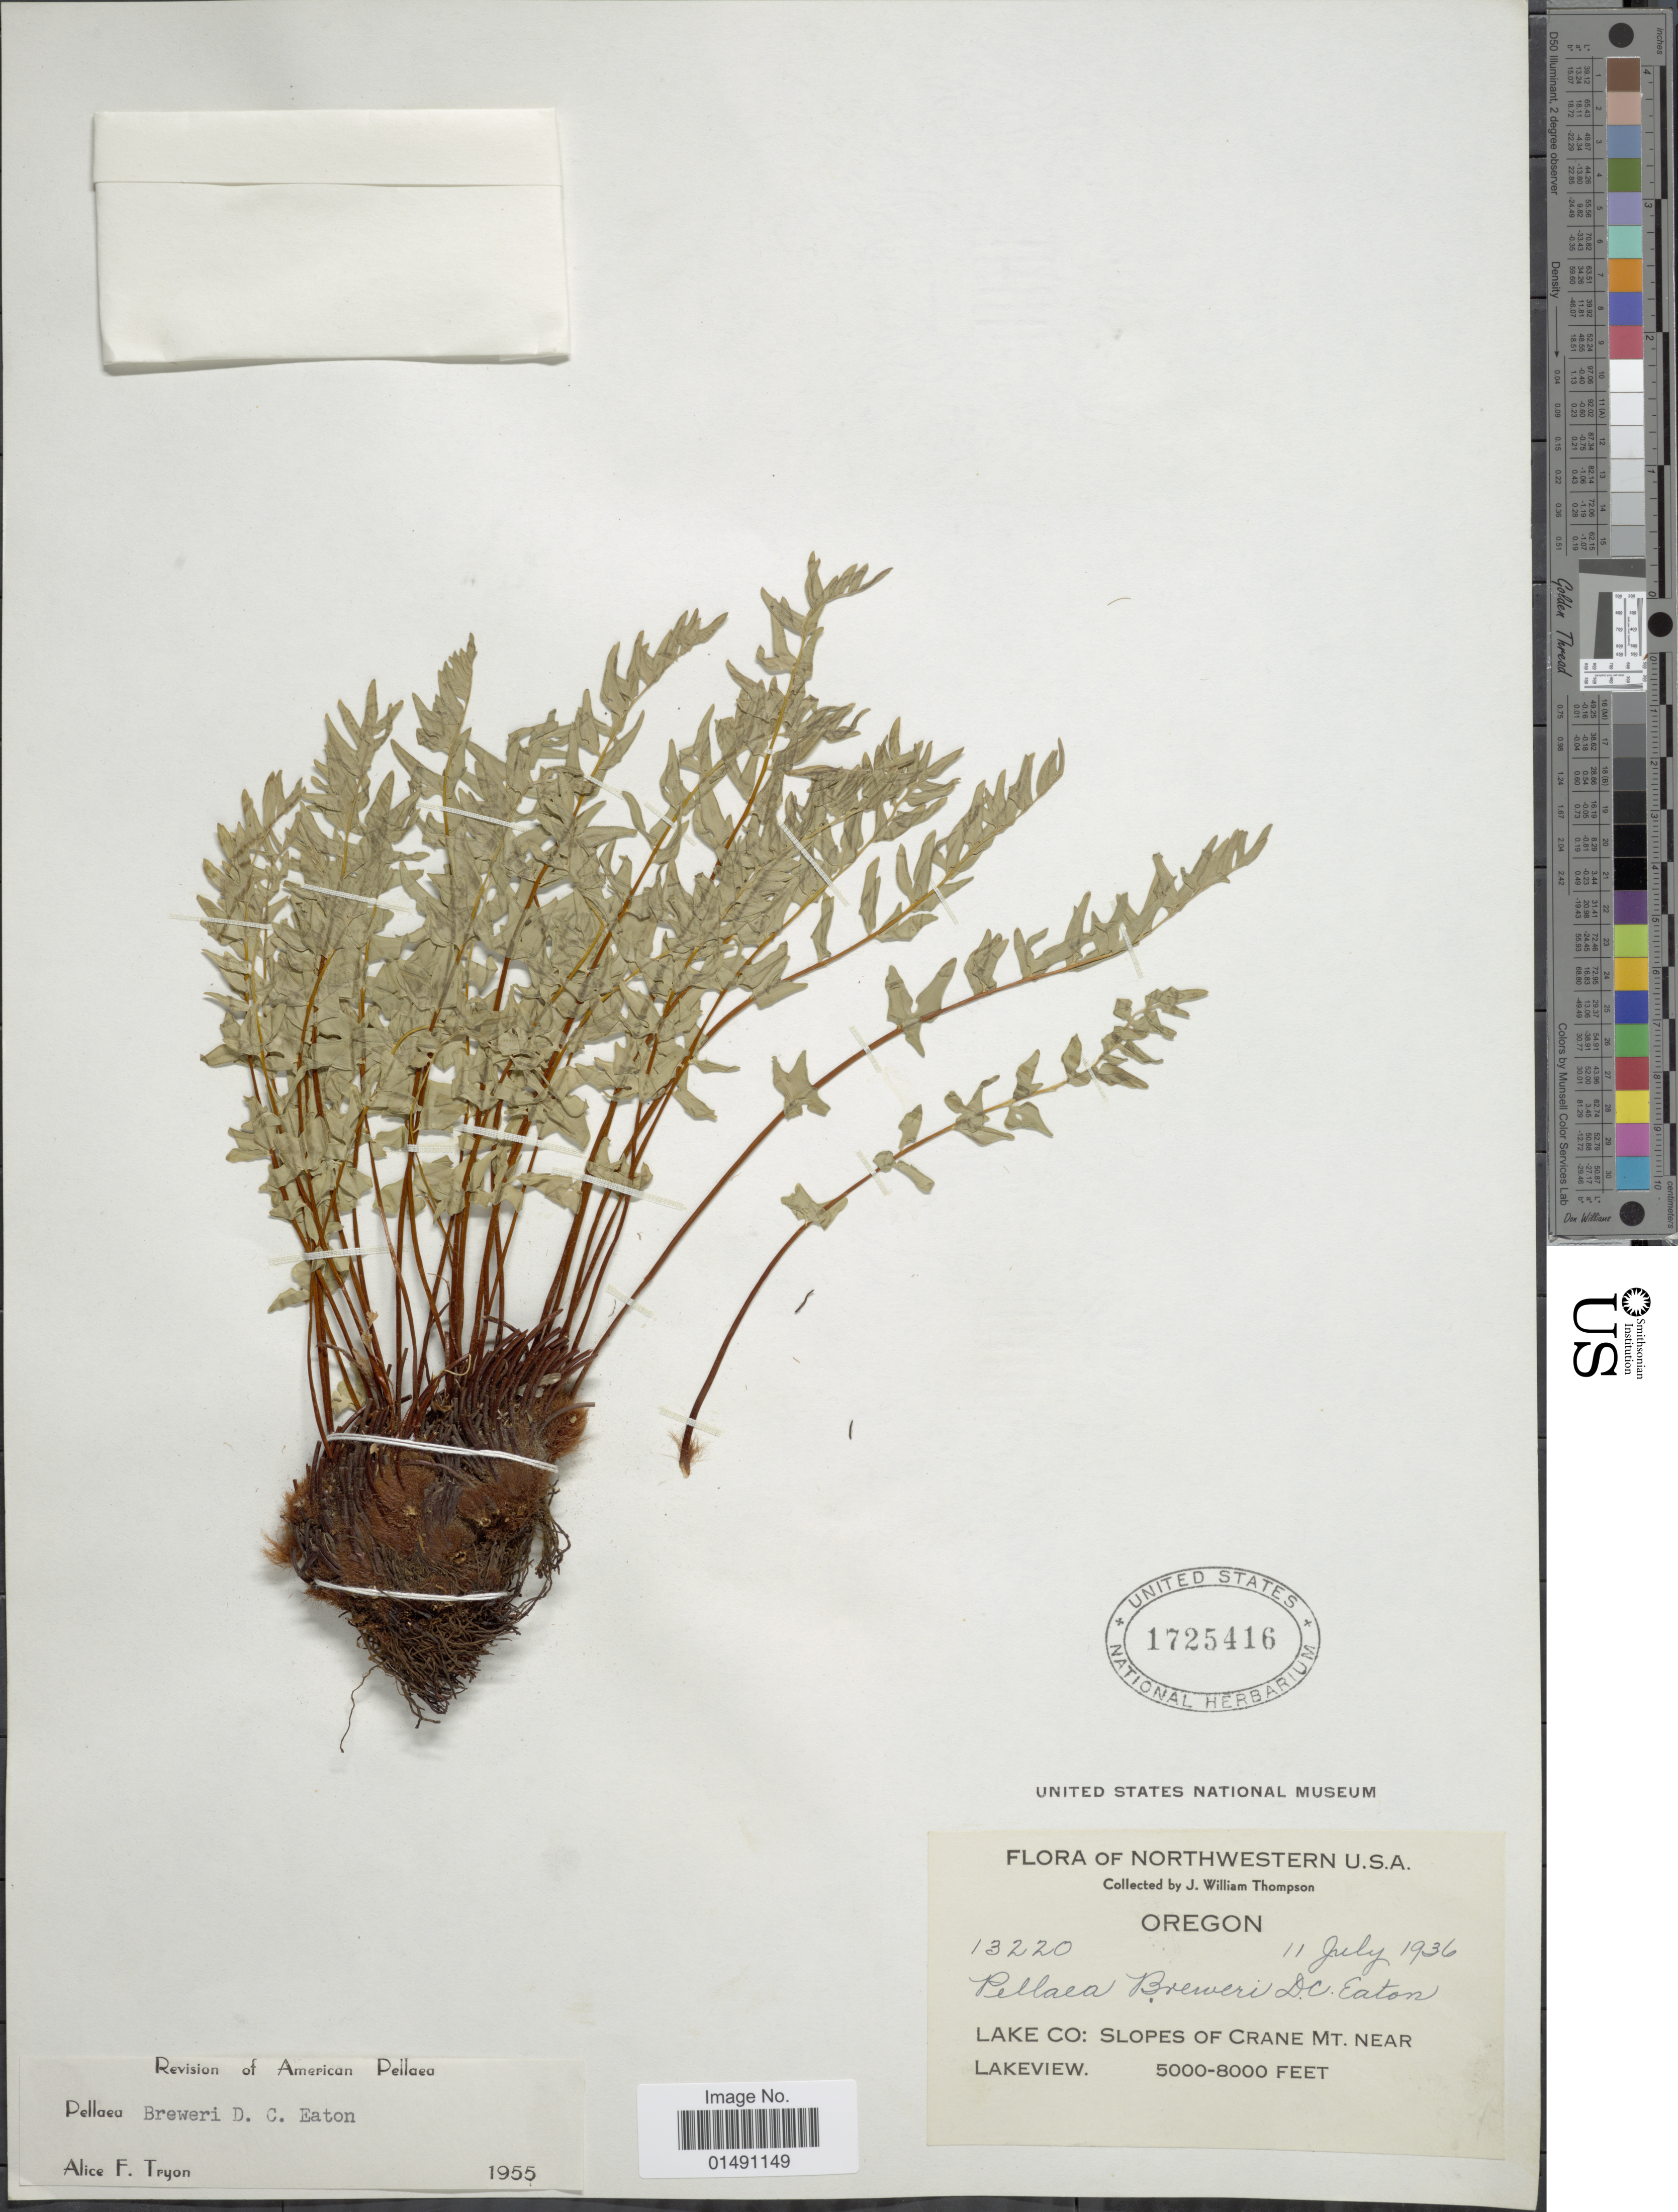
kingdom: Plantae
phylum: Tracheophyta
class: Polypodiopsida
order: Polypodiales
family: Pteridaceae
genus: Pellaea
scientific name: Pellaea breweri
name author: D.C. Eaton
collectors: J. W. Thompson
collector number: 13220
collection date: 1936-07-11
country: United States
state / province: Oregon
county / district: Lake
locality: Lake Co: Slopes of Crane Mt near Lakeview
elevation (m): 1524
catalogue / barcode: US 1725416